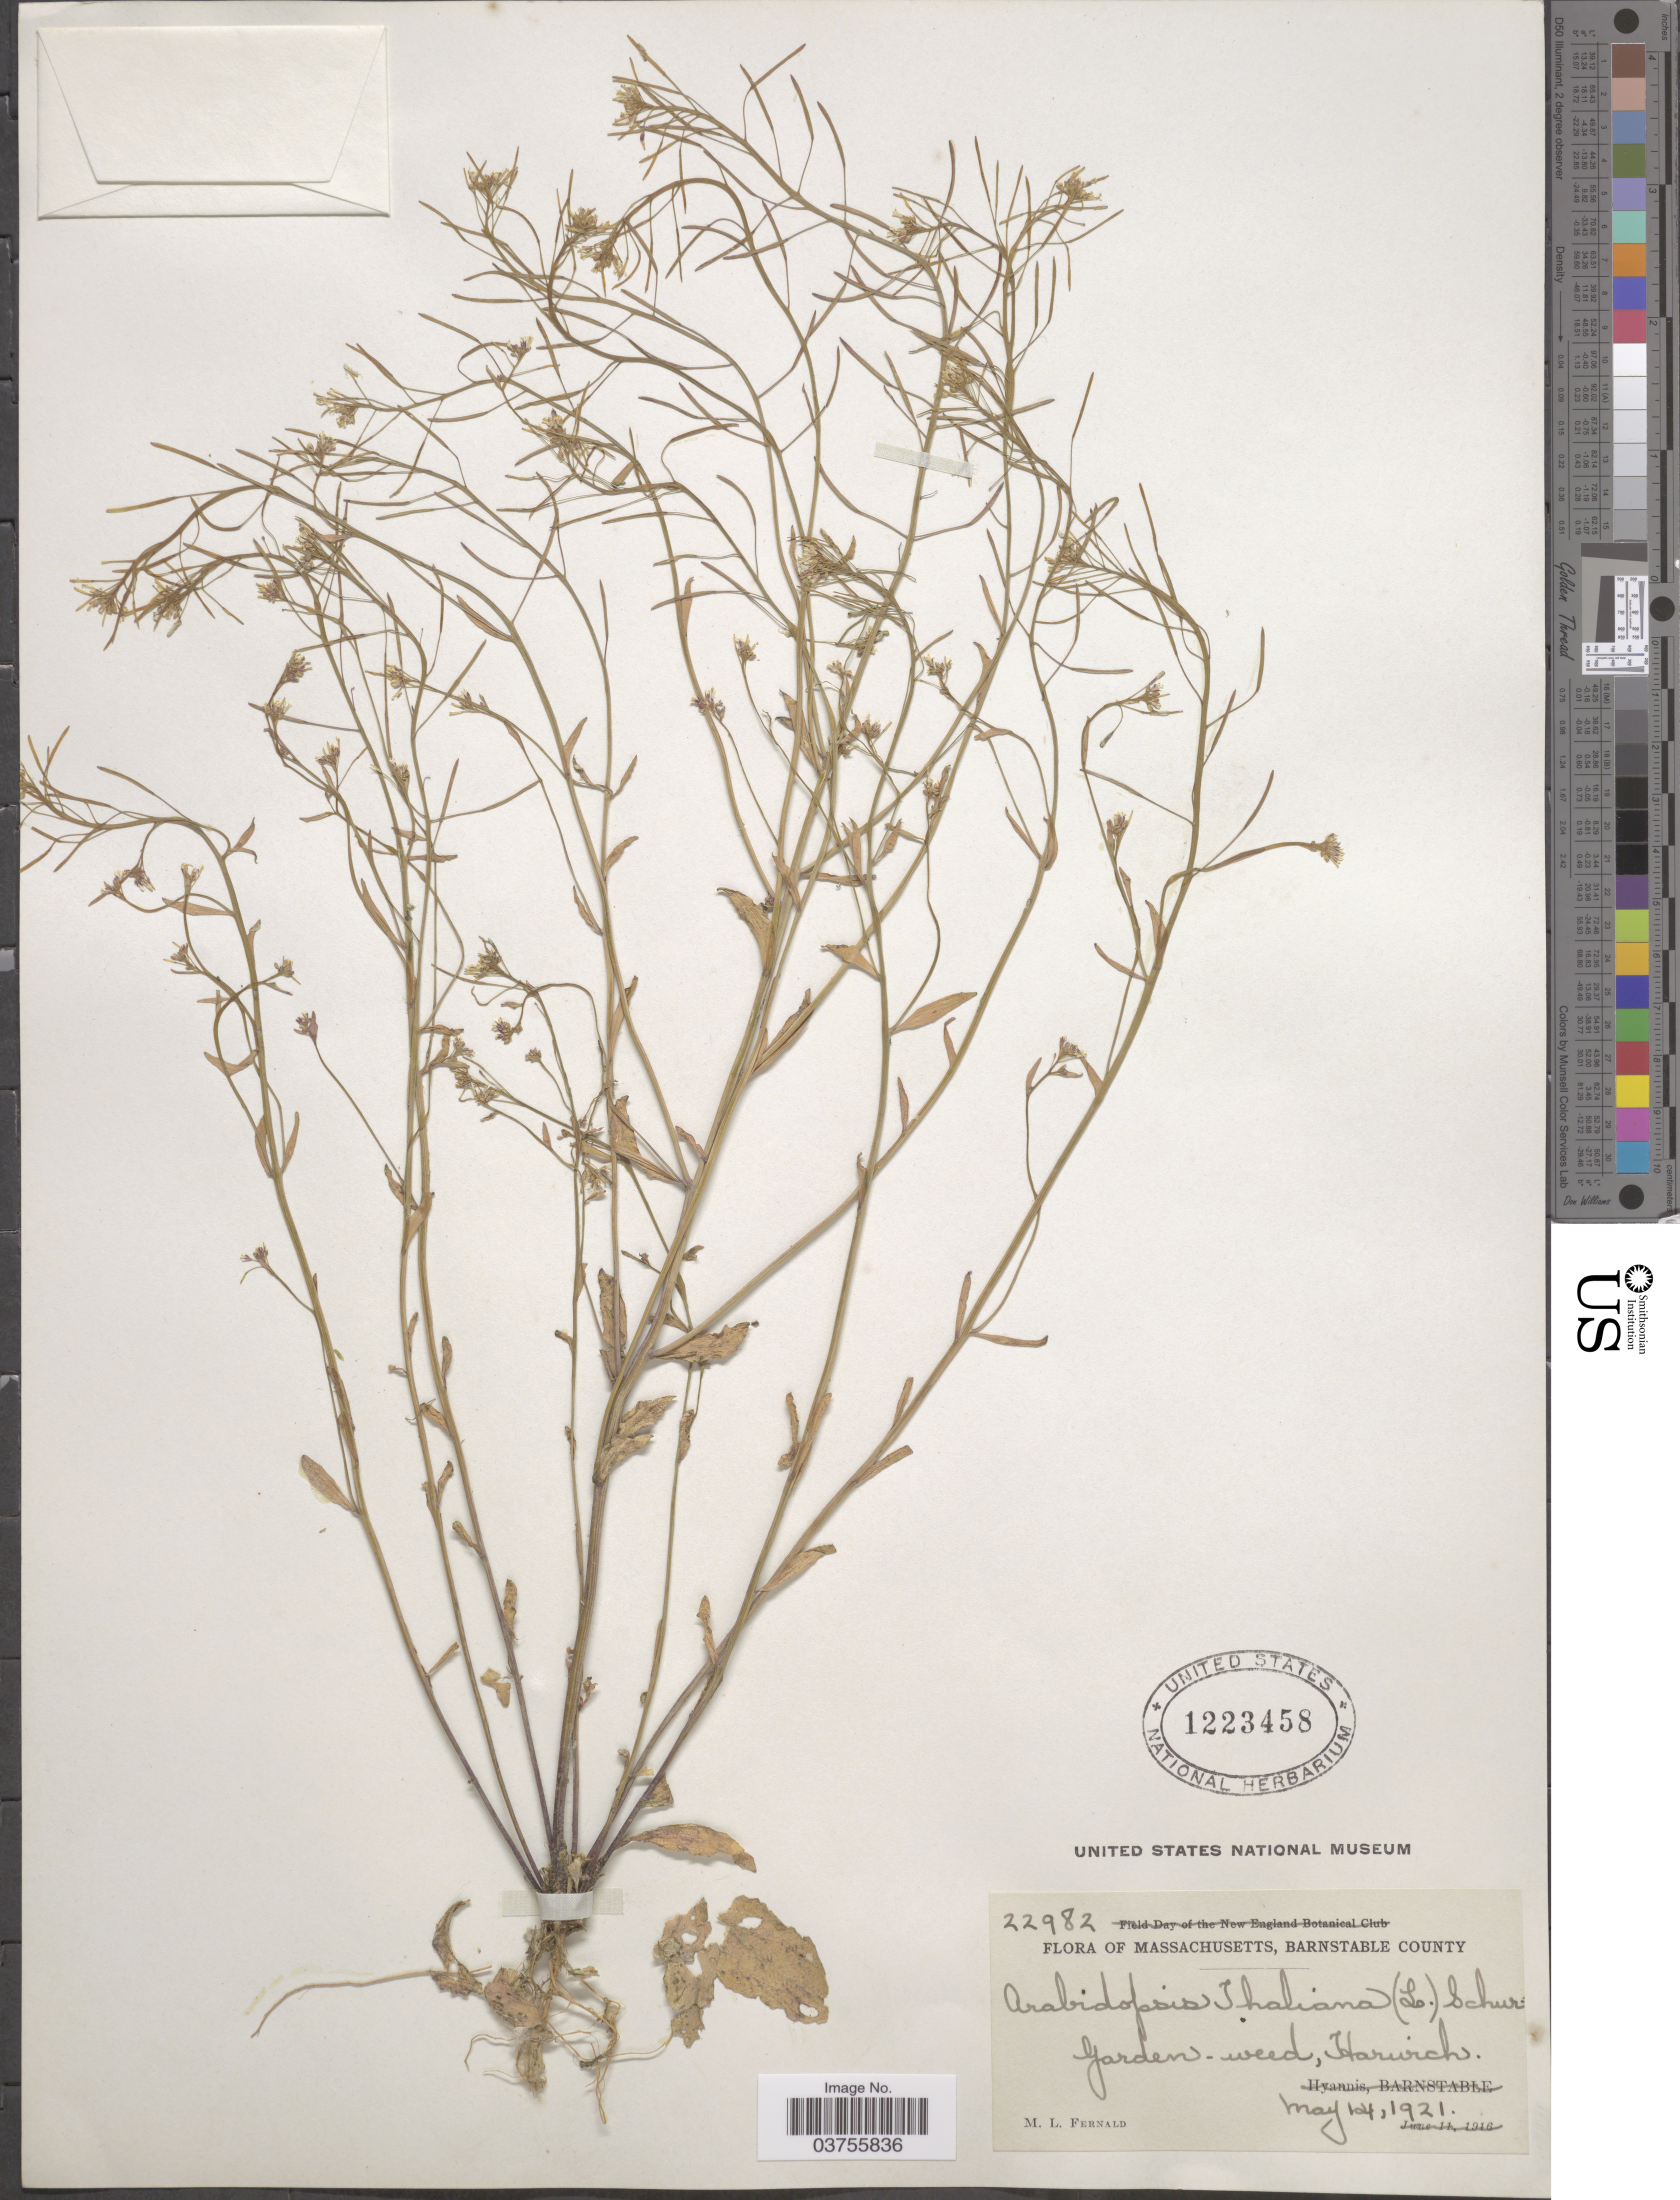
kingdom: Plantae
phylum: Tracheophyta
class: Magnoliopsida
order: Brassicales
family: Brassicaceae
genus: Arabidopsis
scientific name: Arabidopsis thaliana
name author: (L.) Heynh.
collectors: M. L. Fernald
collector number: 22982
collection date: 1921-05-14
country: United States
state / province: Massachusetts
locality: Barnstable County. Harwich.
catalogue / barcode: US 1223458